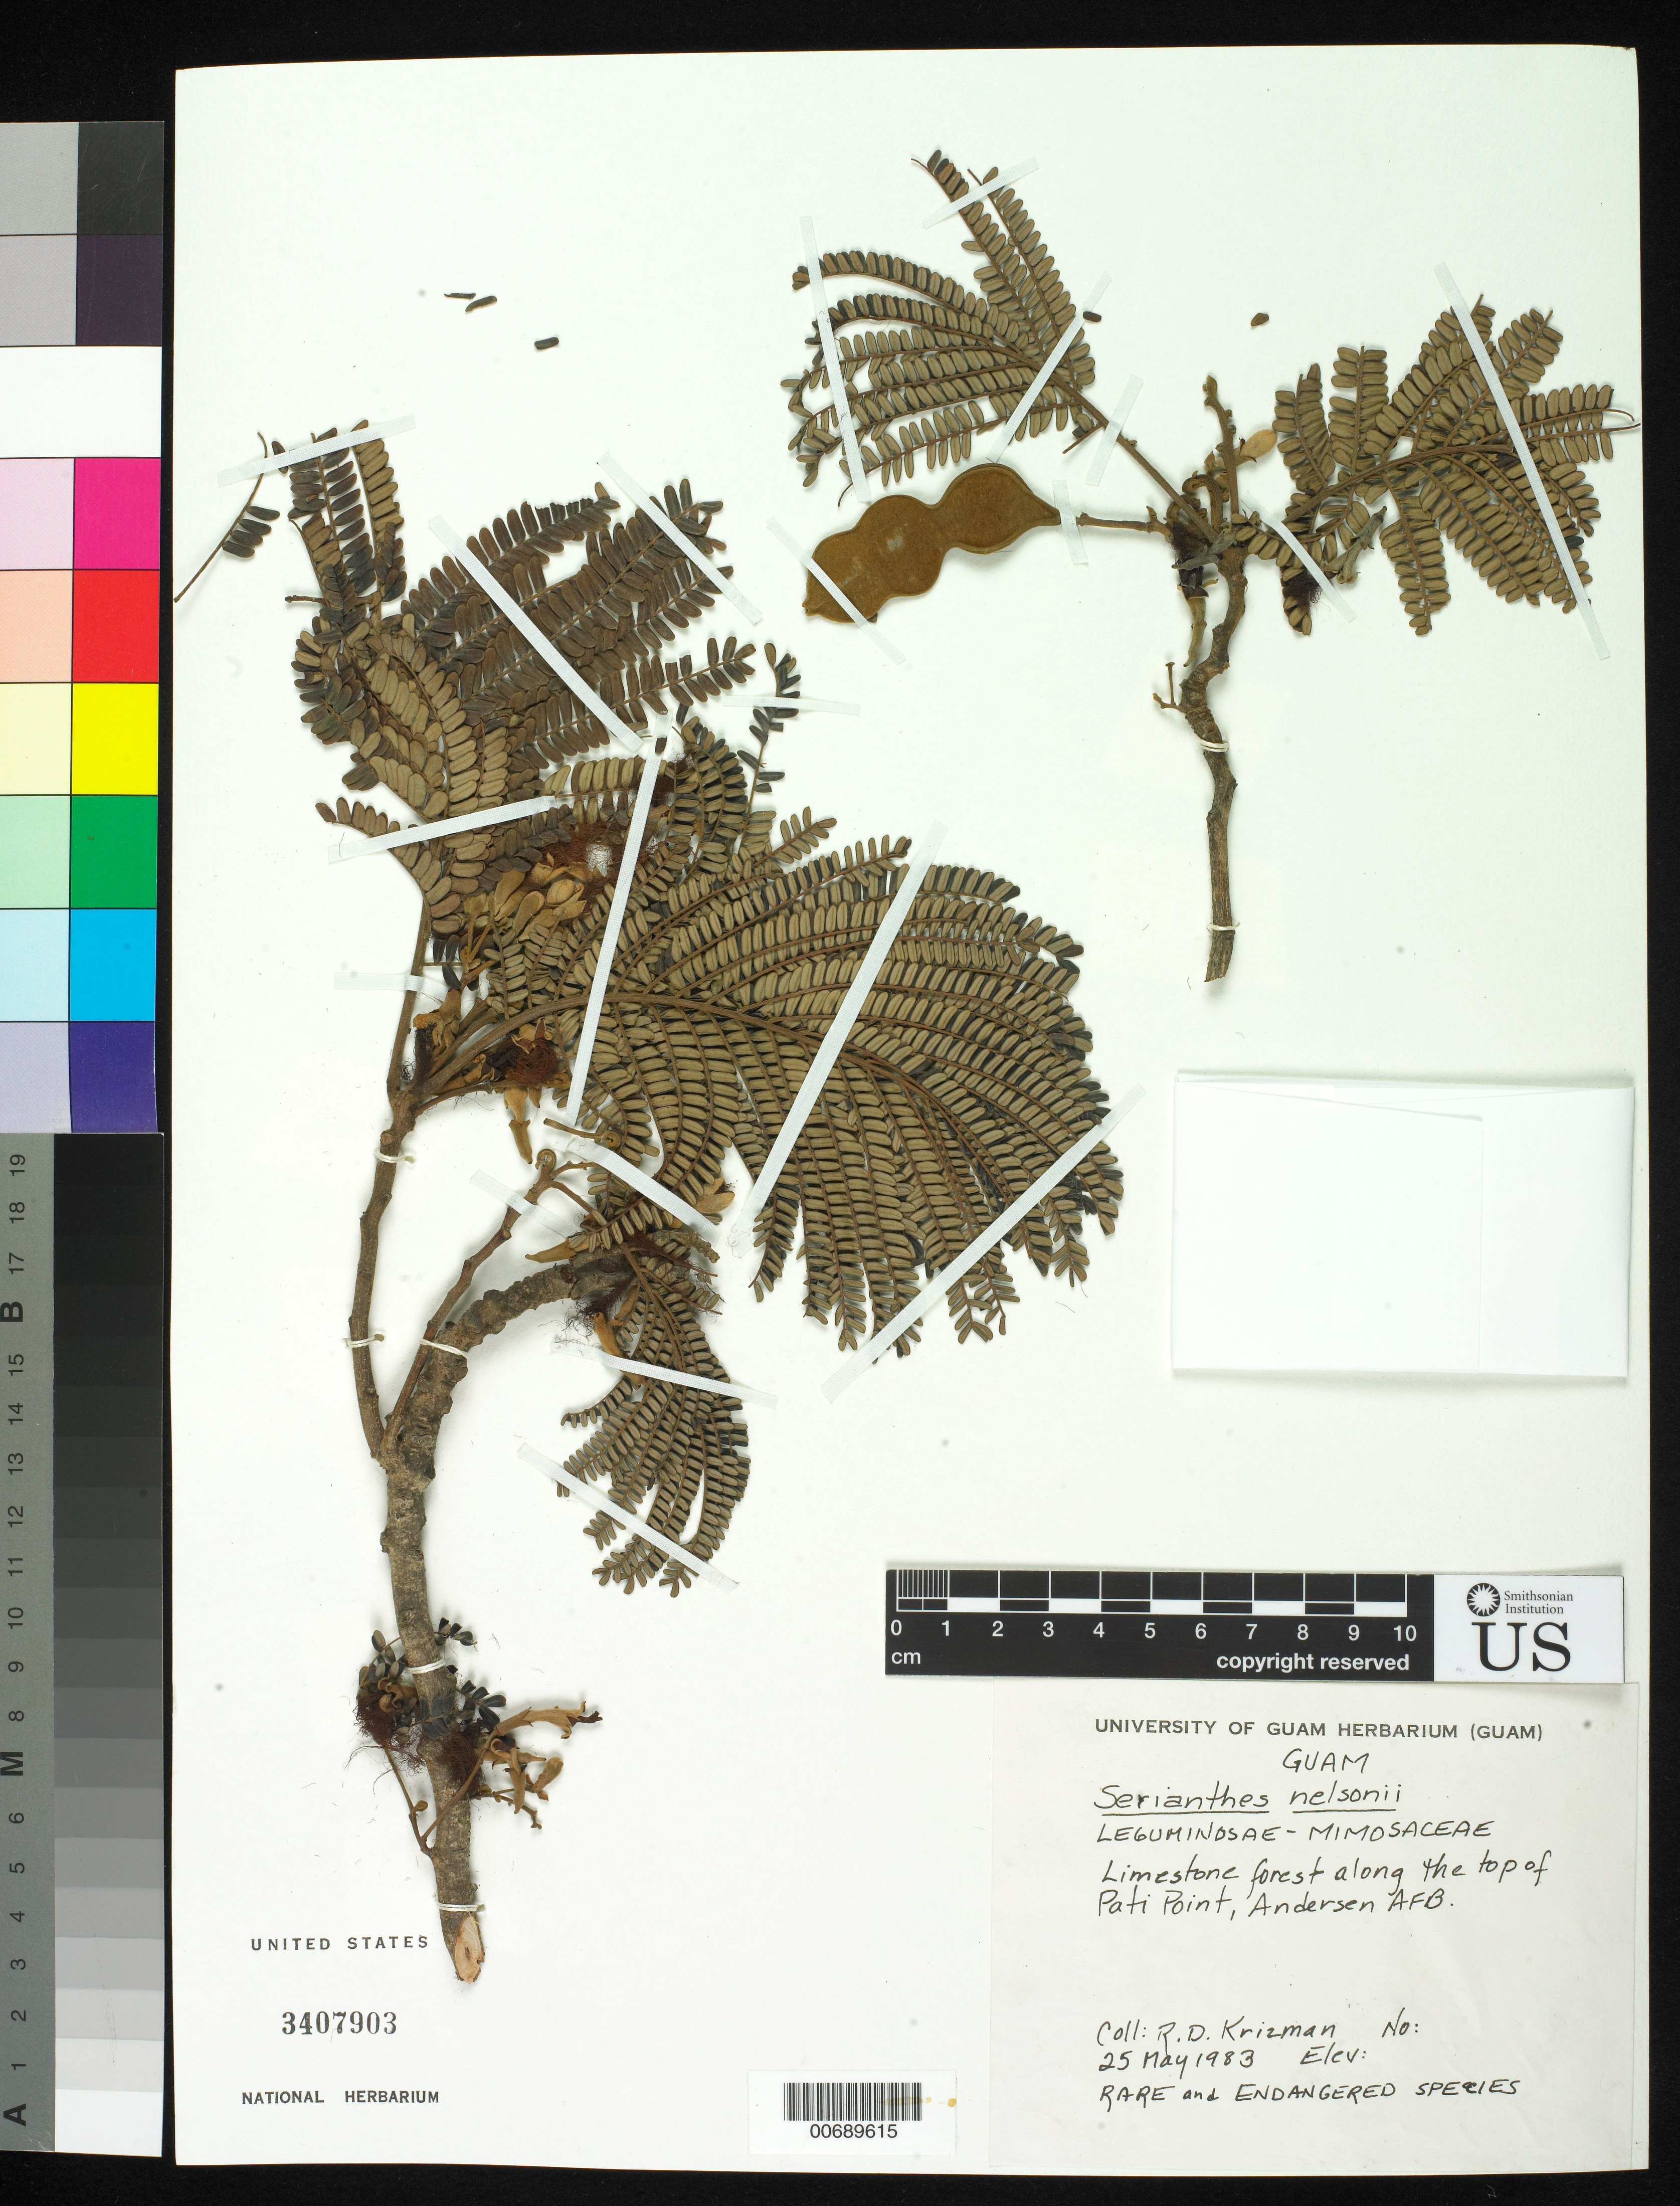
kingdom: Plantae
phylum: Tracheophyta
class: Magnoliopsida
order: Fabales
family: Fabaceae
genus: Serianthes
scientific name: Serianthes nelsonii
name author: Merr.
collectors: R. Krizman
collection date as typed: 25 May 1983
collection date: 1983-05-25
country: Guam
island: Guam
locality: Top of Pati Point, Andersen AFB.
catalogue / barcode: US 3407903